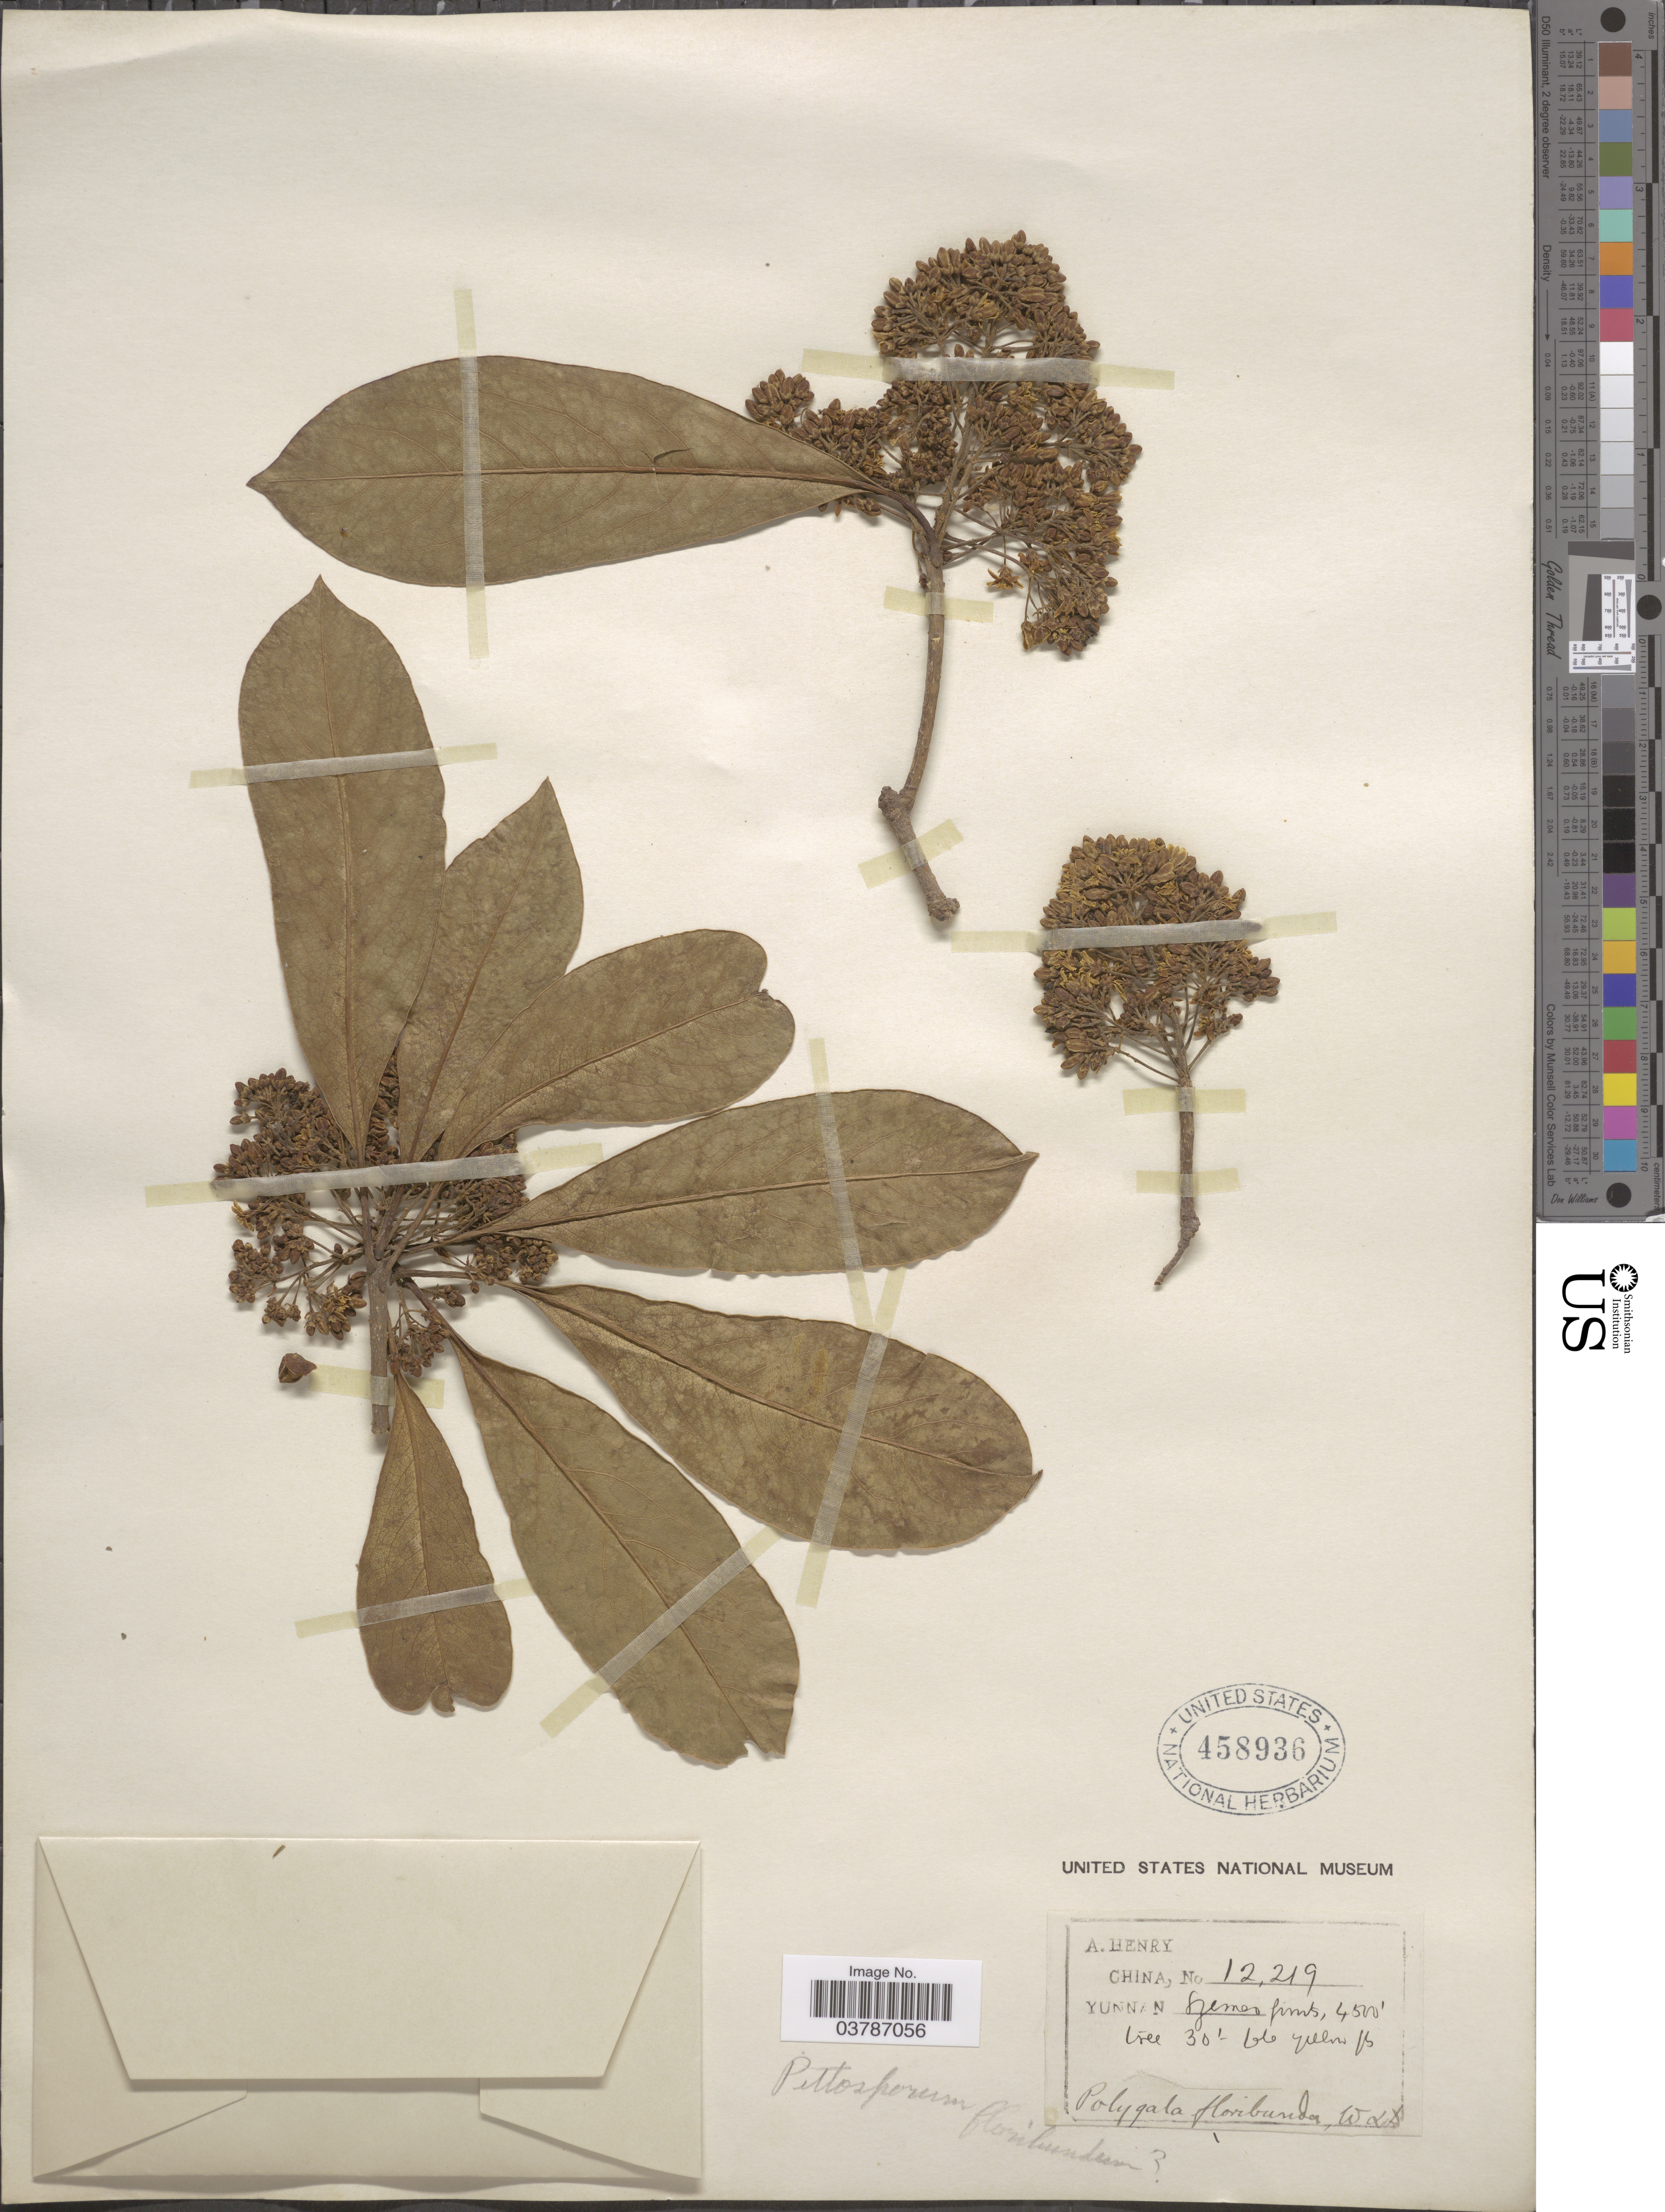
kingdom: Plantae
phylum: Tracheophyta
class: Magnoliopsida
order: Apiales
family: Pittosporaceae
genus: Pittosporum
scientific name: Pittosporum floribundum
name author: Wight & Arn.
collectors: A. Henry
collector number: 12219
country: China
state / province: Yunnan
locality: Szemoa forests.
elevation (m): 1372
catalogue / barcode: US 458936